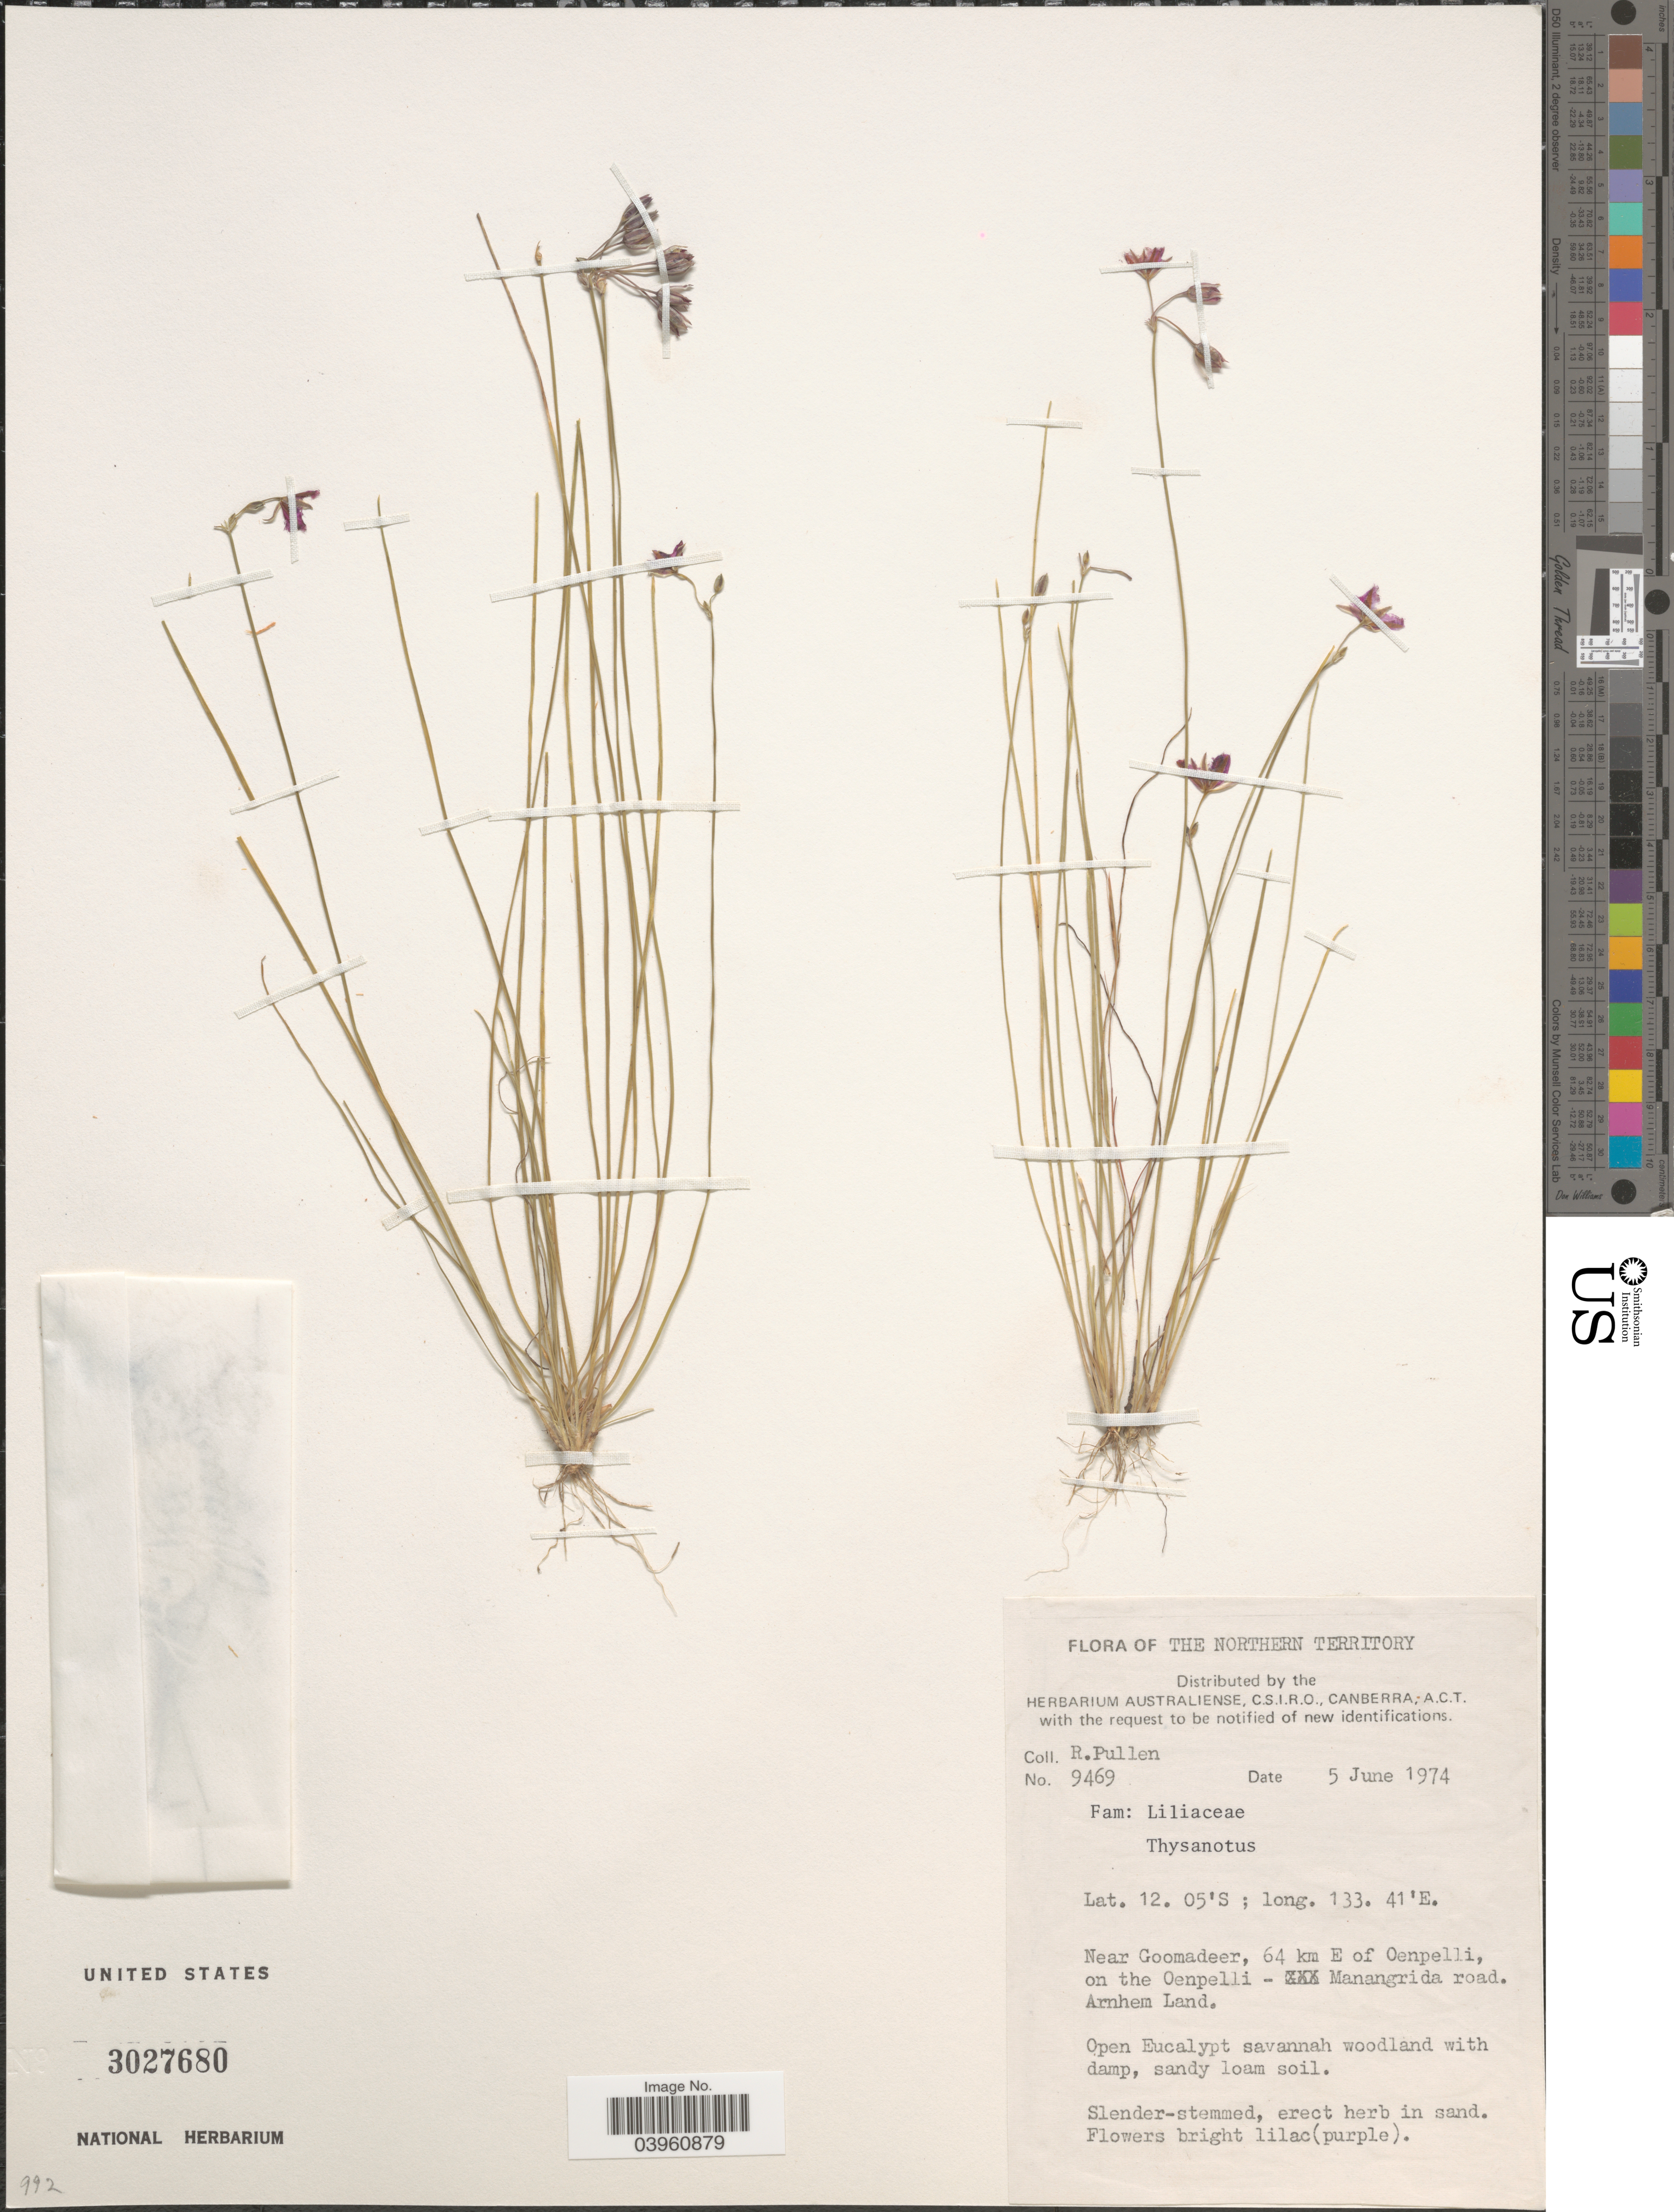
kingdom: Plantae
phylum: Tracheophyta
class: Liliopsida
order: Asparagales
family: Asparagaceae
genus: Thysanotus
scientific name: Thysanotus sp.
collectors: R. Pullen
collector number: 9469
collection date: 1974-06-05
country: Australia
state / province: Northern Territory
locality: Near Goomadeer, 64 km E of Oenpelli, on the Oenpelli - Manangrida road. Arnhem Land.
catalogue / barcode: US 3027680